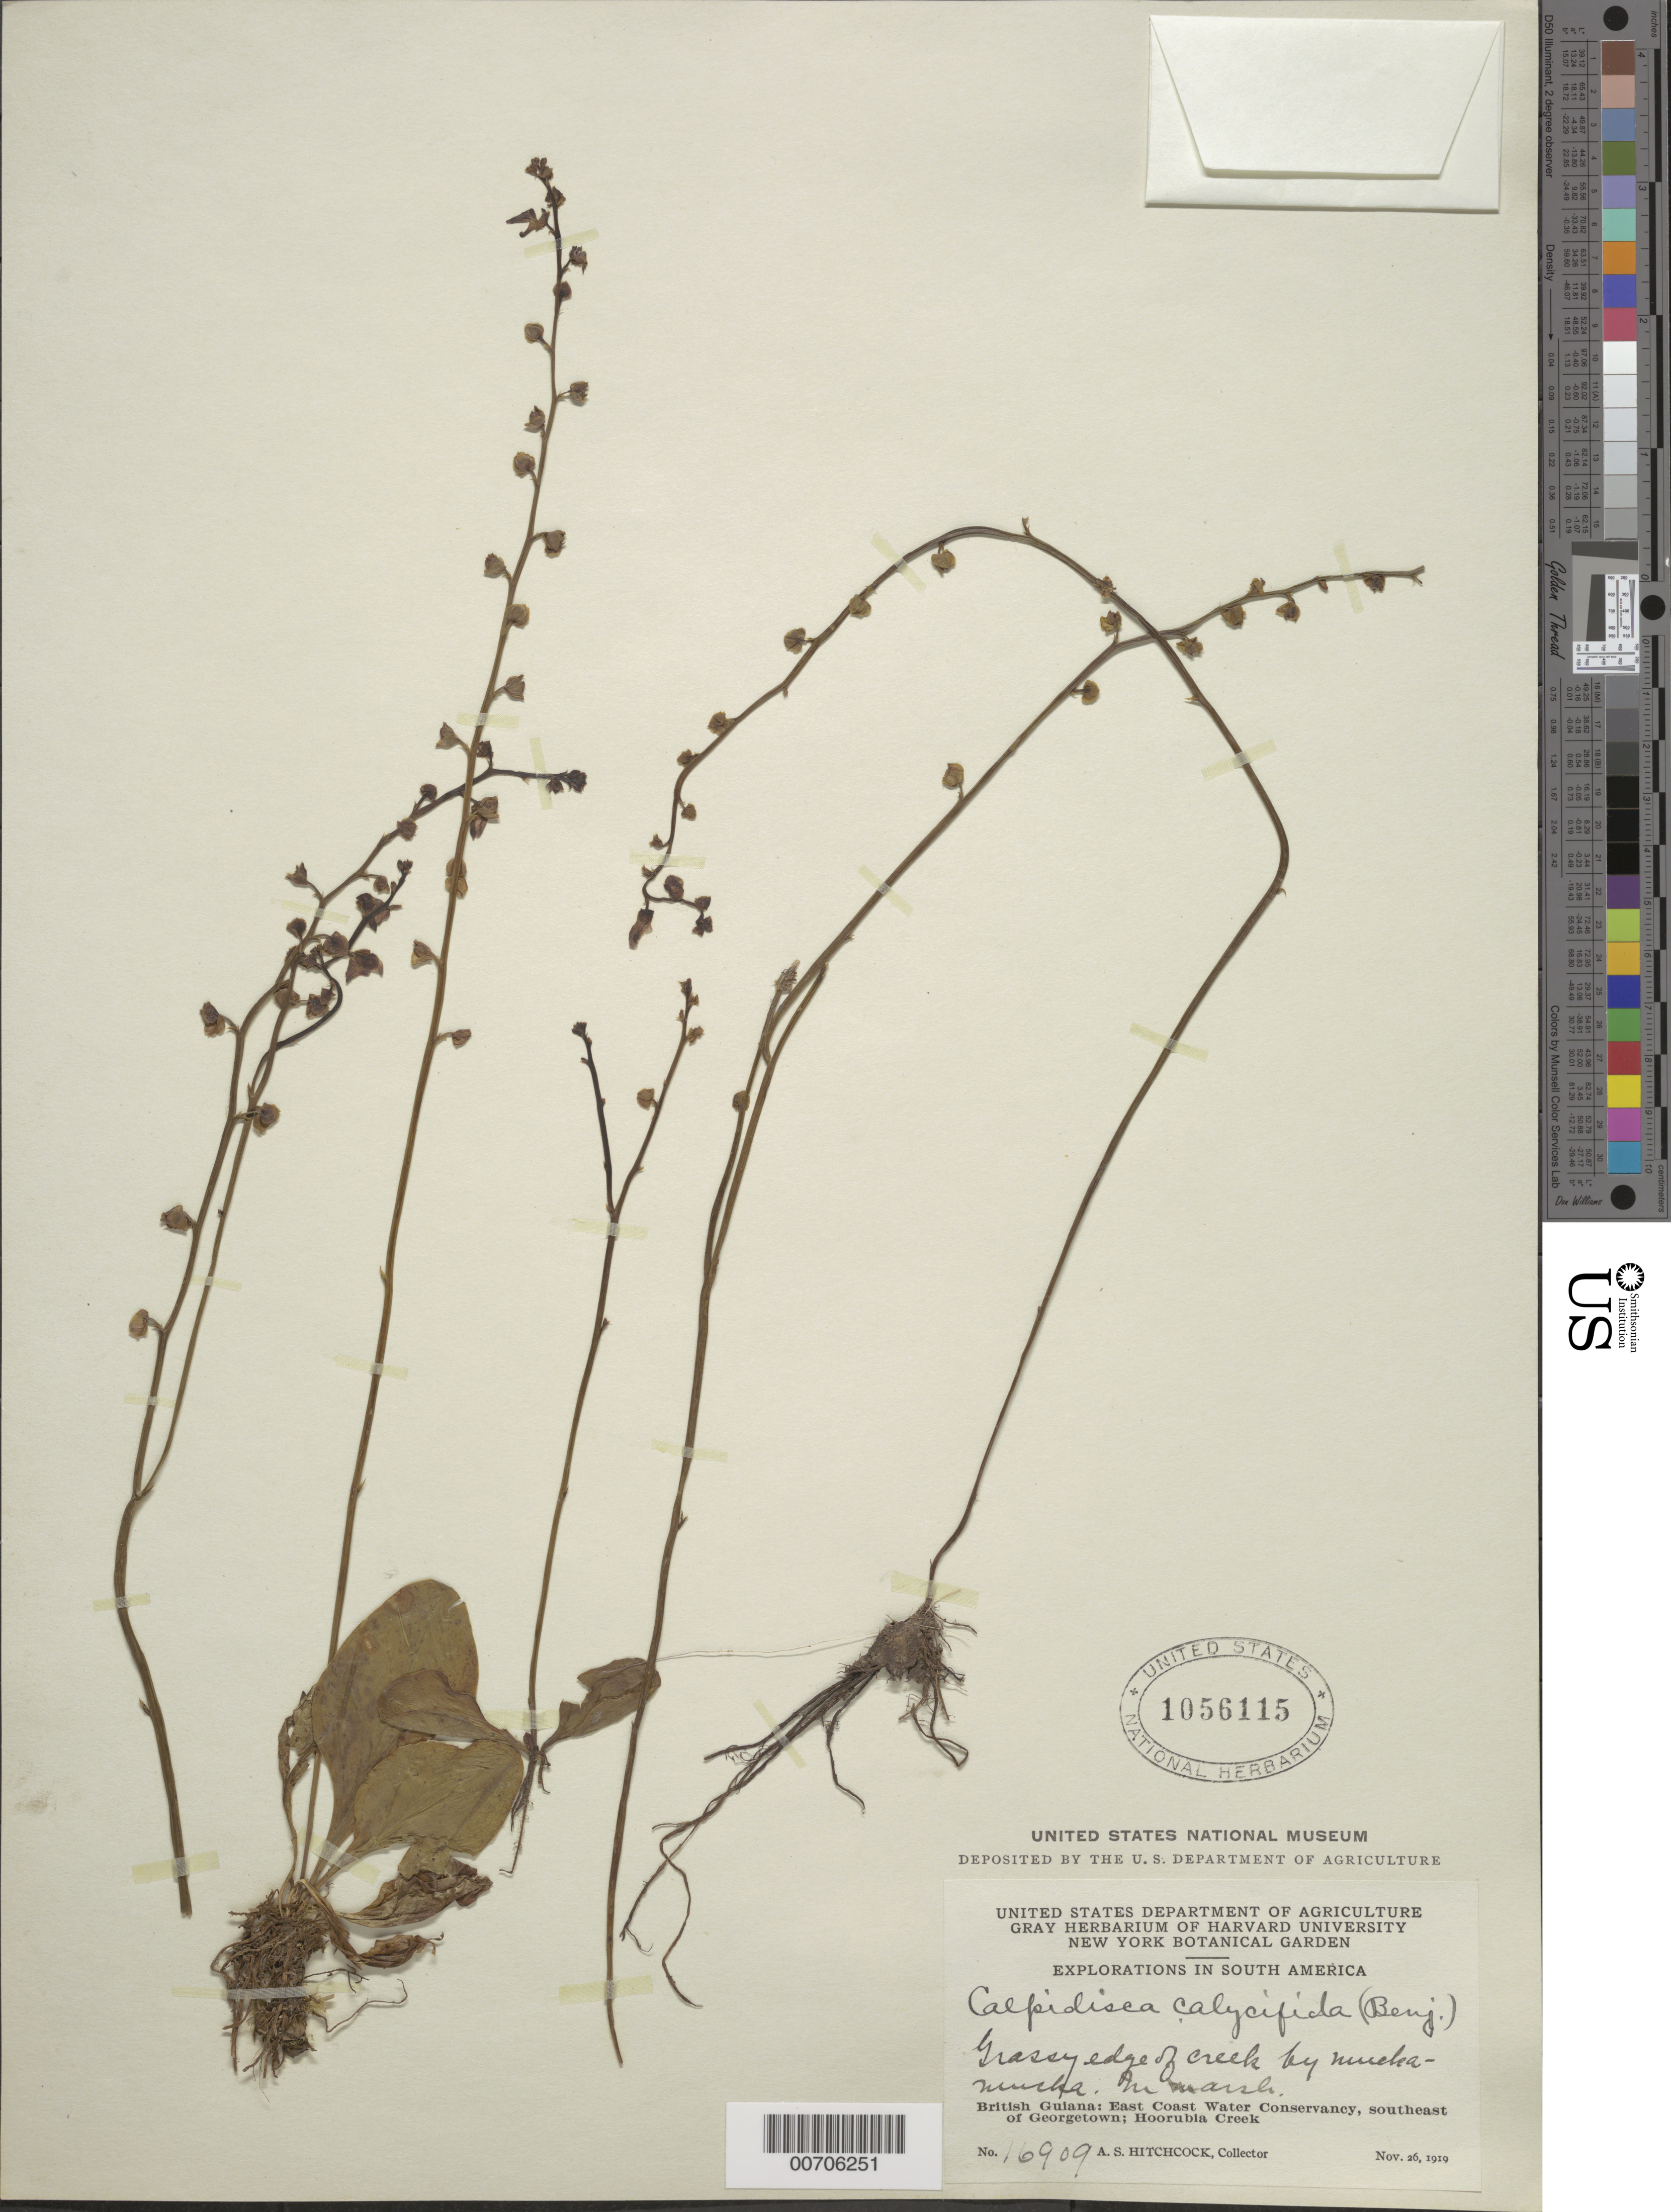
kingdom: Plantae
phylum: Tracheophyta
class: Magnoliopsida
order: Lamiales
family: Lentibulariaceae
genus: Calpidisca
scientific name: Calpidisca calycifida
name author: (Benj.) Gleason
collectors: A. S. Hitchcock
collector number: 16909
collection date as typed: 26-Nov-19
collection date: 1919-11-26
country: Guyana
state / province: Demerara-Mahaica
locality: Hoorubea Creek, head of, SE of Georgetown, East Coast Water Conservancy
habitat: Grassy edge of creek by mucka-mucka; in marsh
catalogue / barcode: US 1056115